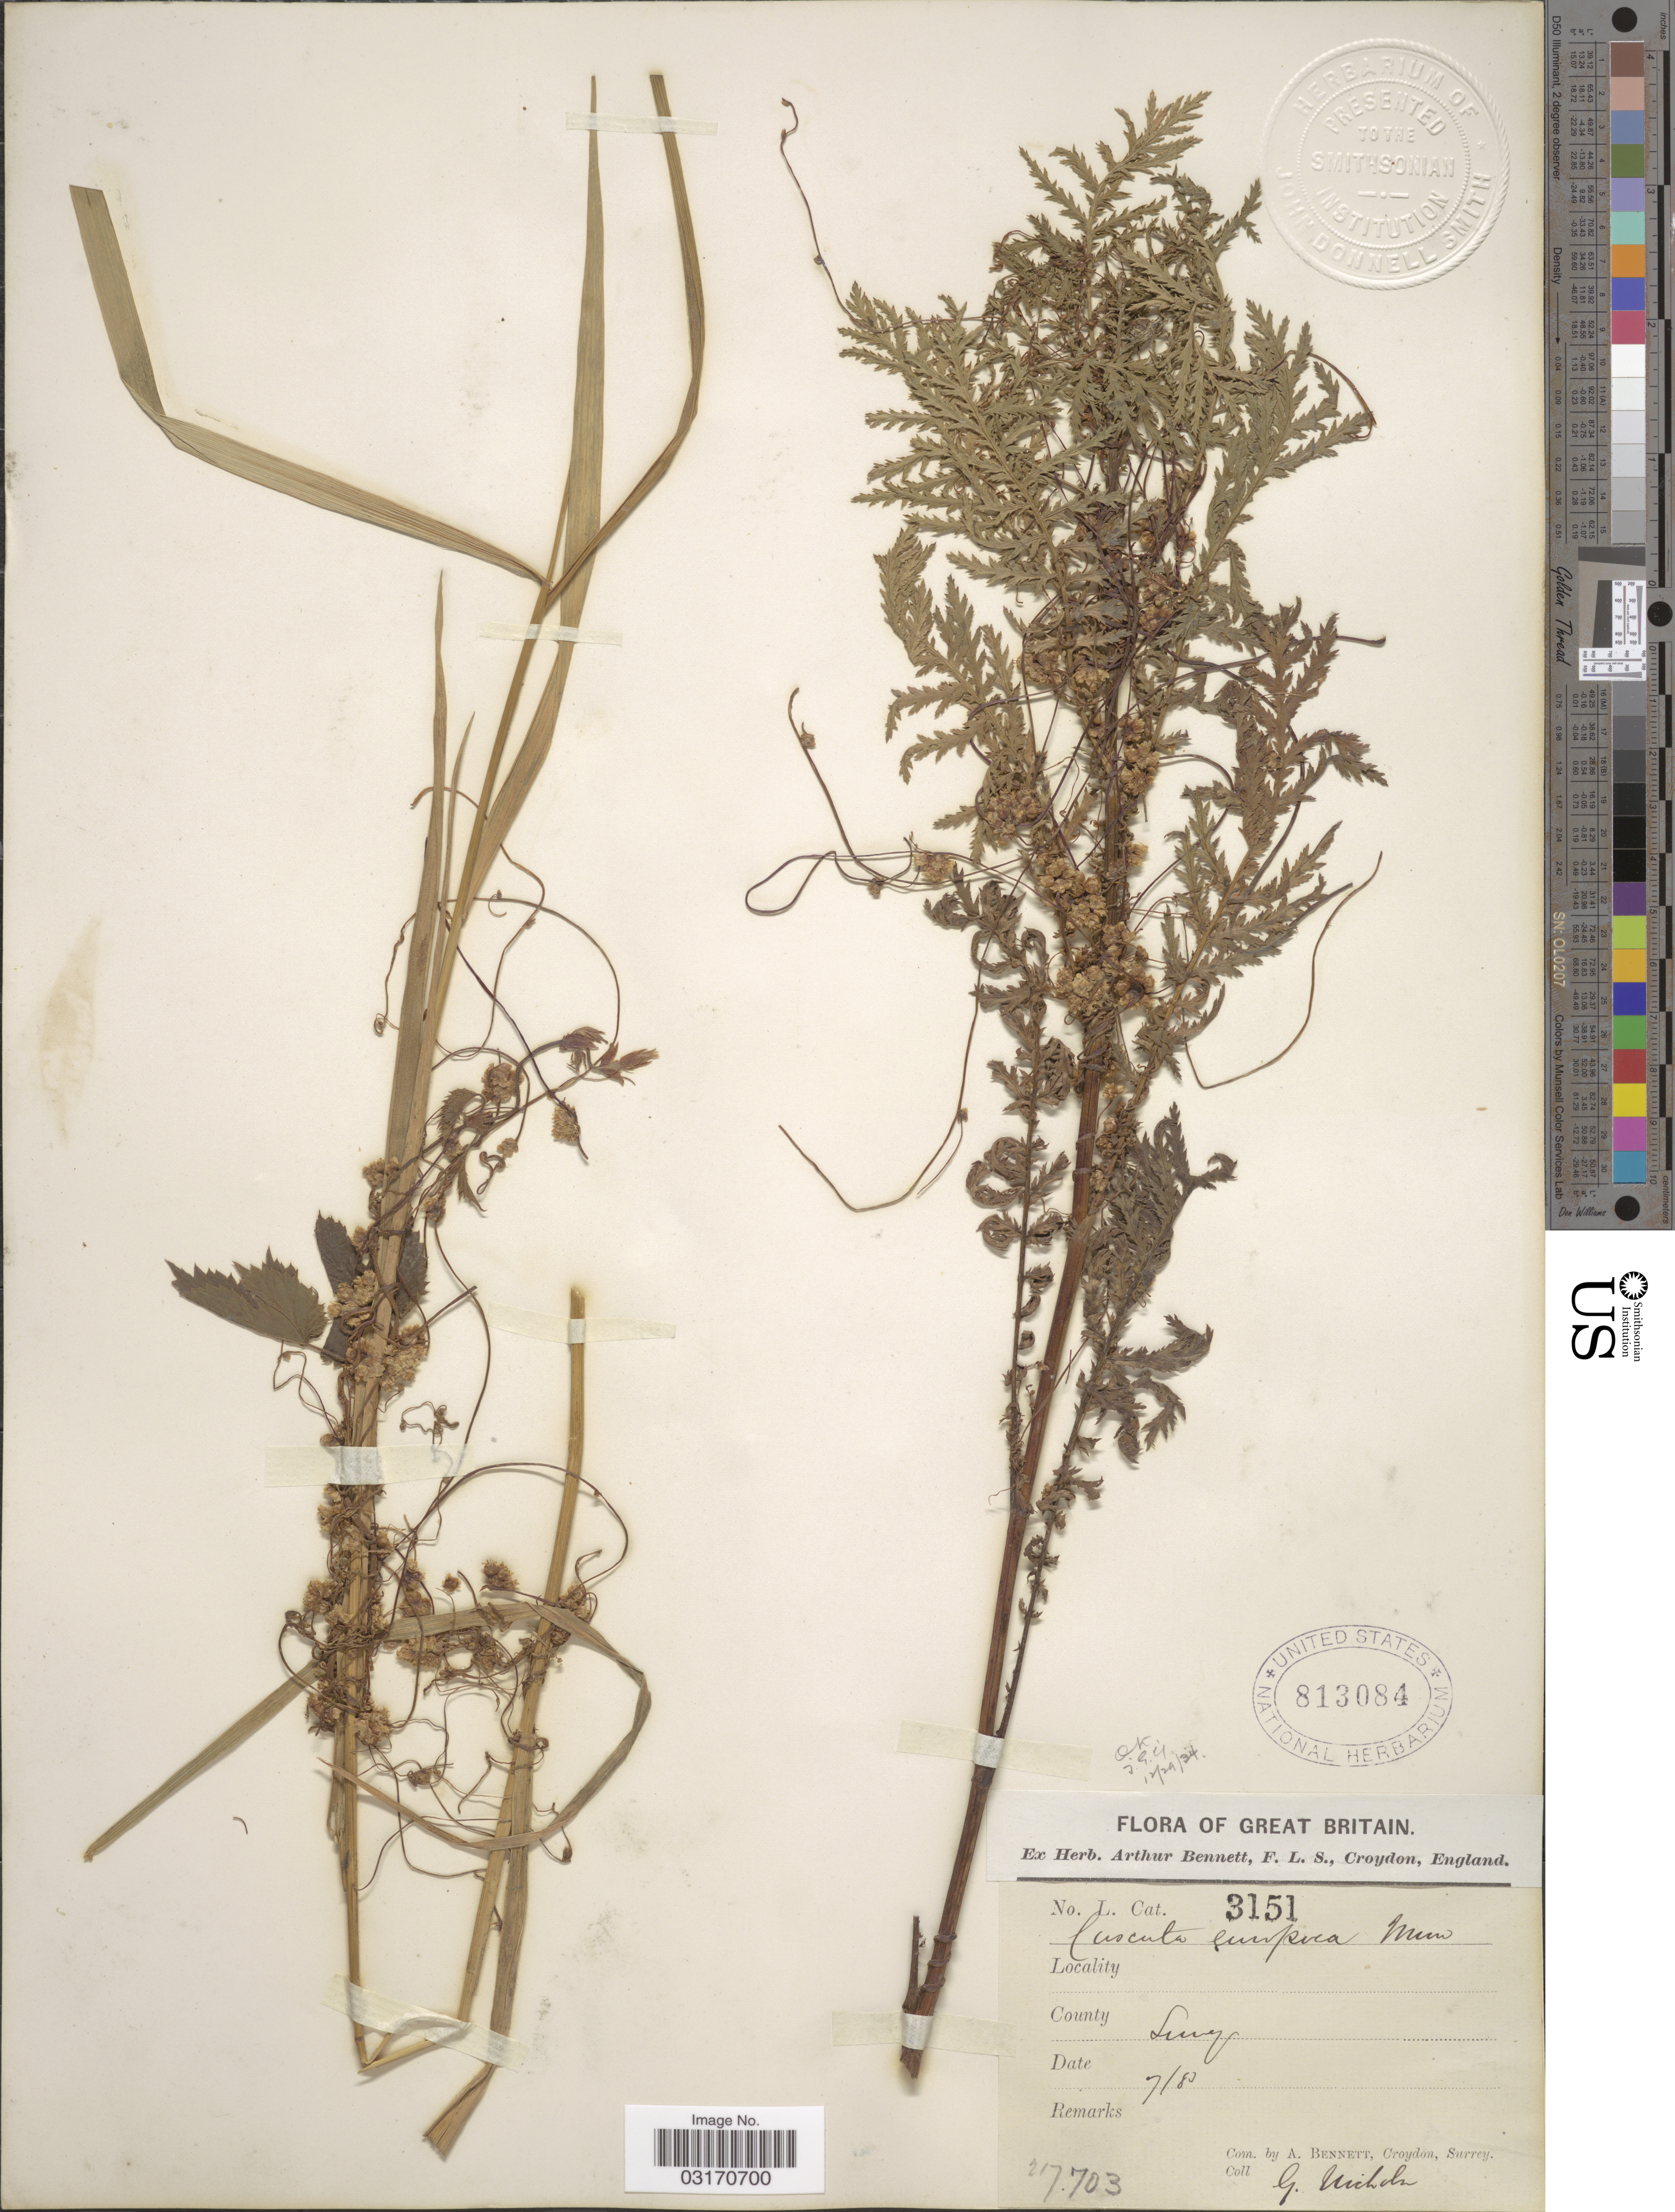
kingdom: Plantae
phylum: Tracheophyta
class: Magnoliopsida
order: Solanales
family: Convolvulaceae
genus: Cuscuta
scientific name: Cuscuta europaea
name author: L.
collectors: G. Nichols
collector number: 3151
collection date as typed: Transcribed d/m/y: /7/8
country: United Kingdom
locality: Great Britain. County Surrey.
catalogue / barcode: US 813084